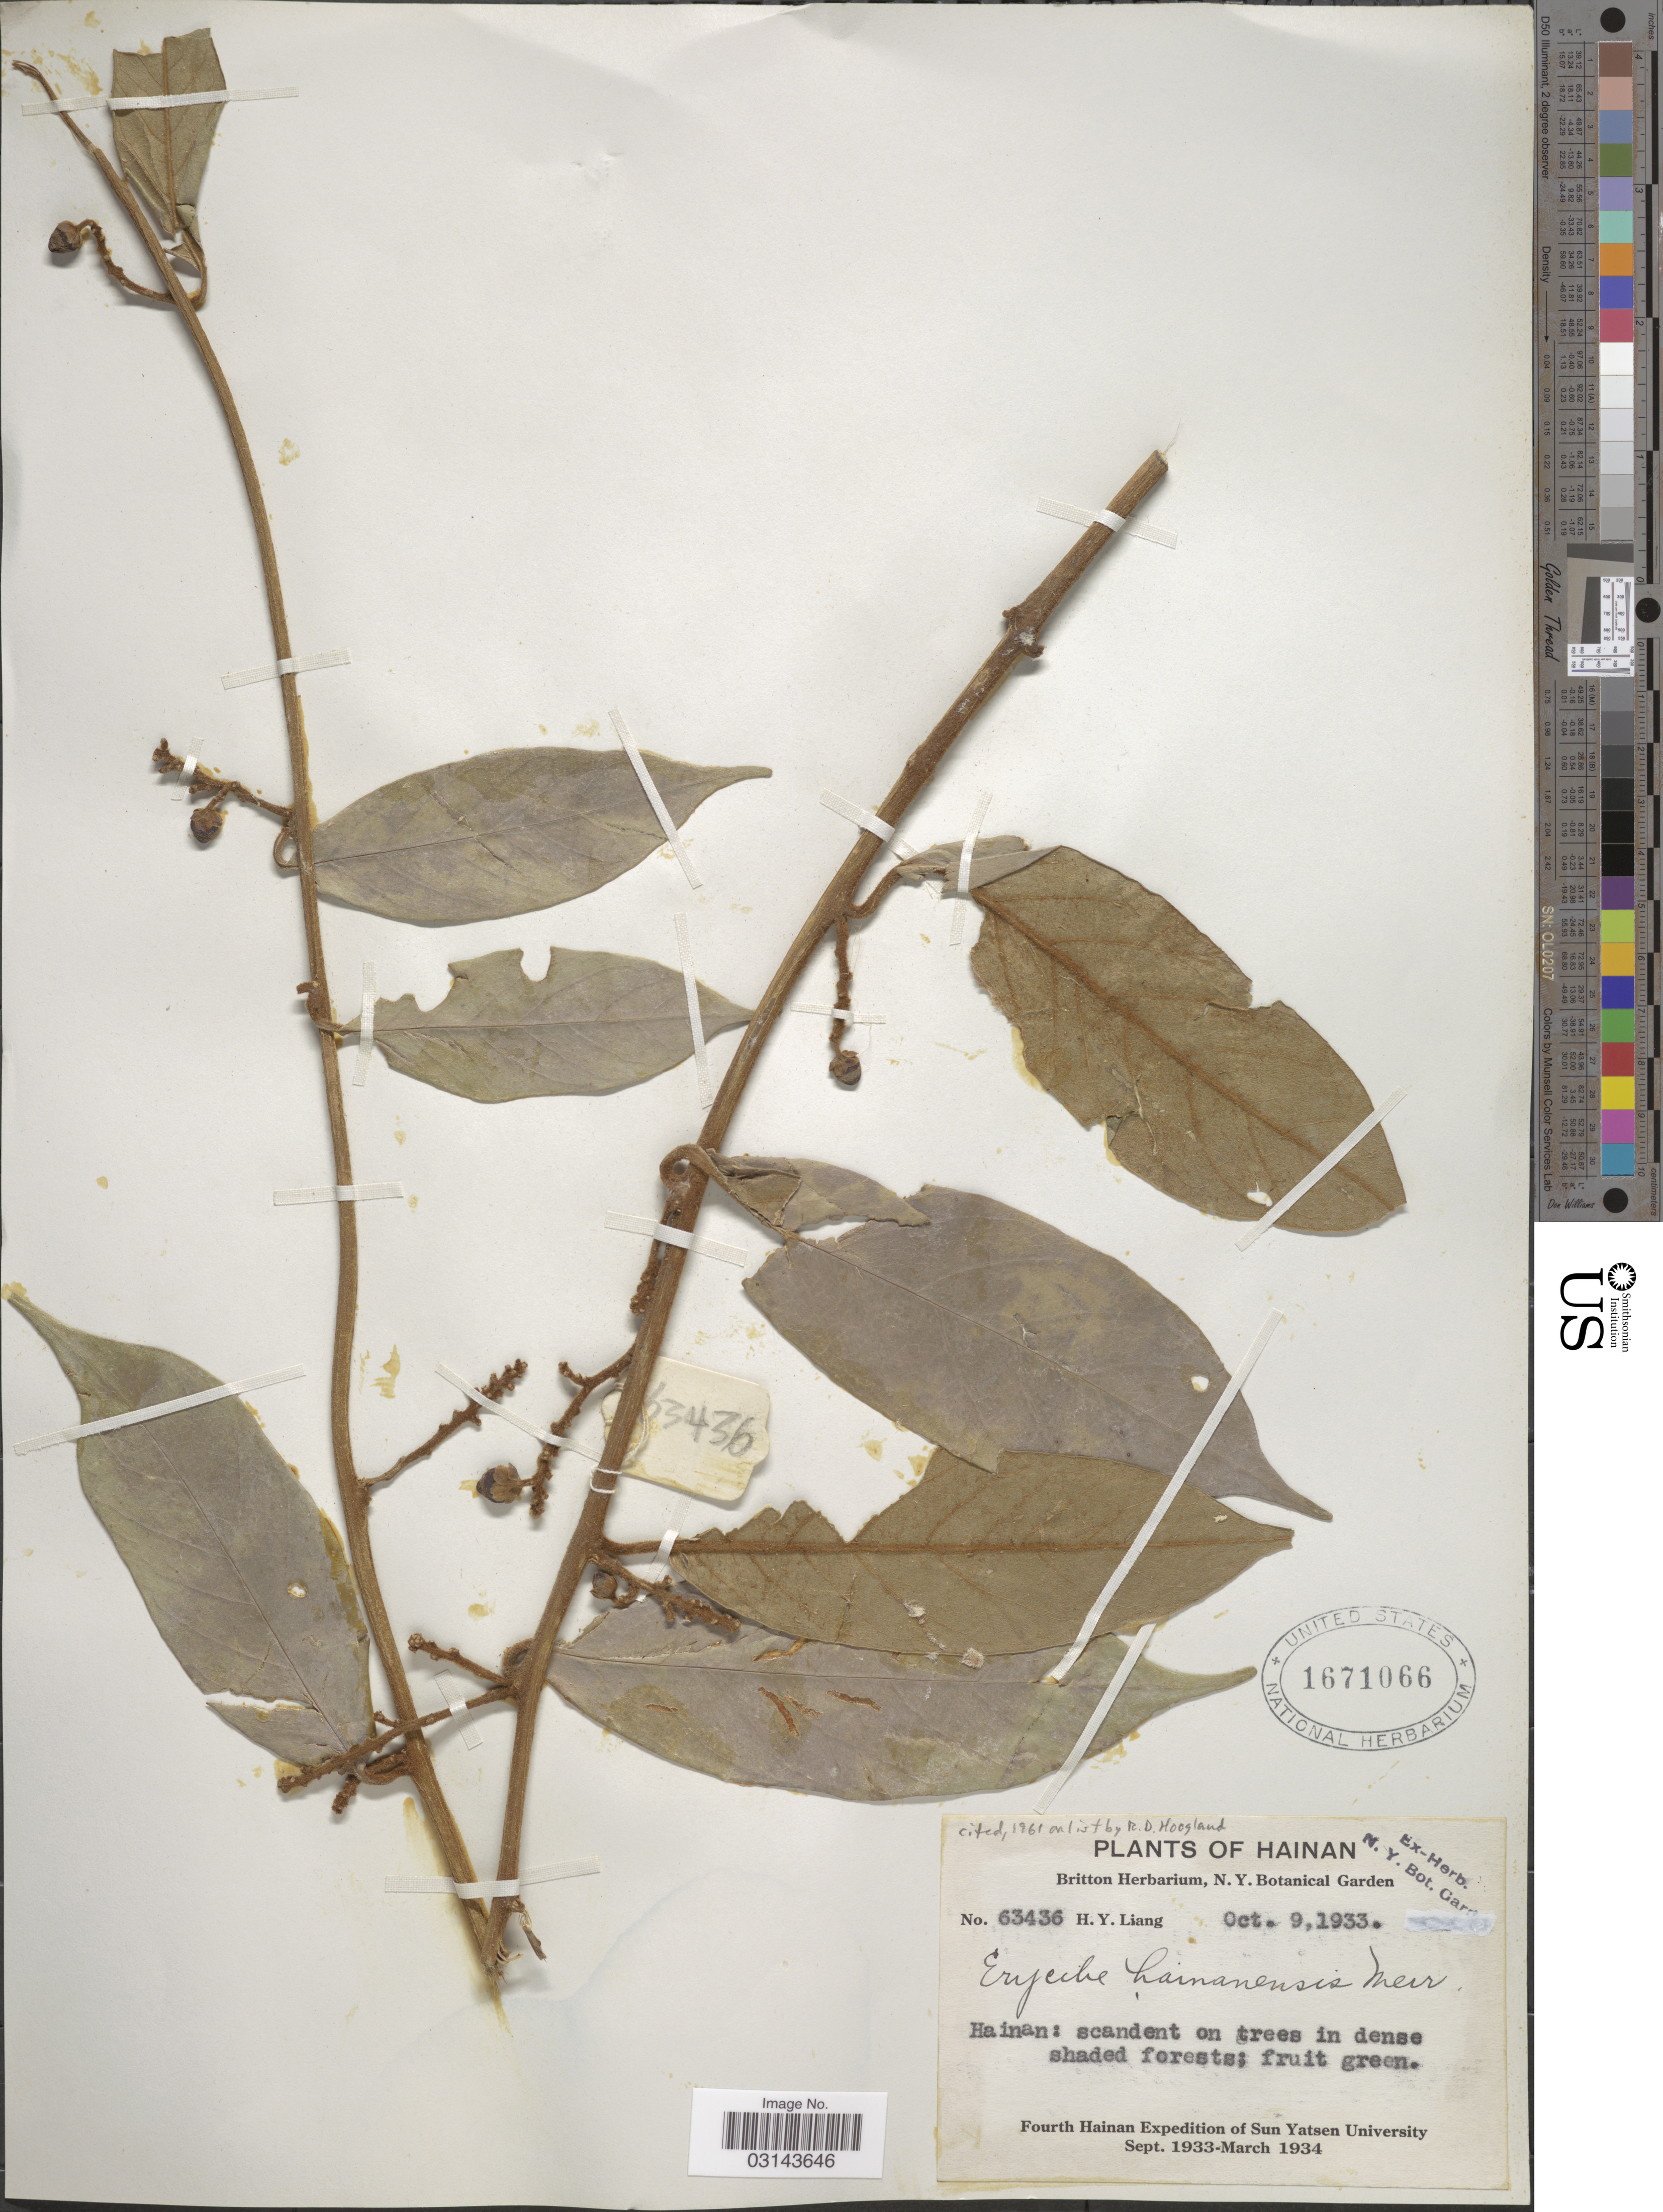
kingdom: Plantae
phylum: Tracheophyta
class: Magnoliopsida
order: Solanales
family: Convolvulaceae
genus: Erycibe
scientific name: Erycibe hainanensis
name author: Merr.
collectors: H. Y. Liang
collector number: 63436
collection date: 1933-10-09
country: China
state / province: Hainan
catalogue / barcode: US 1671066